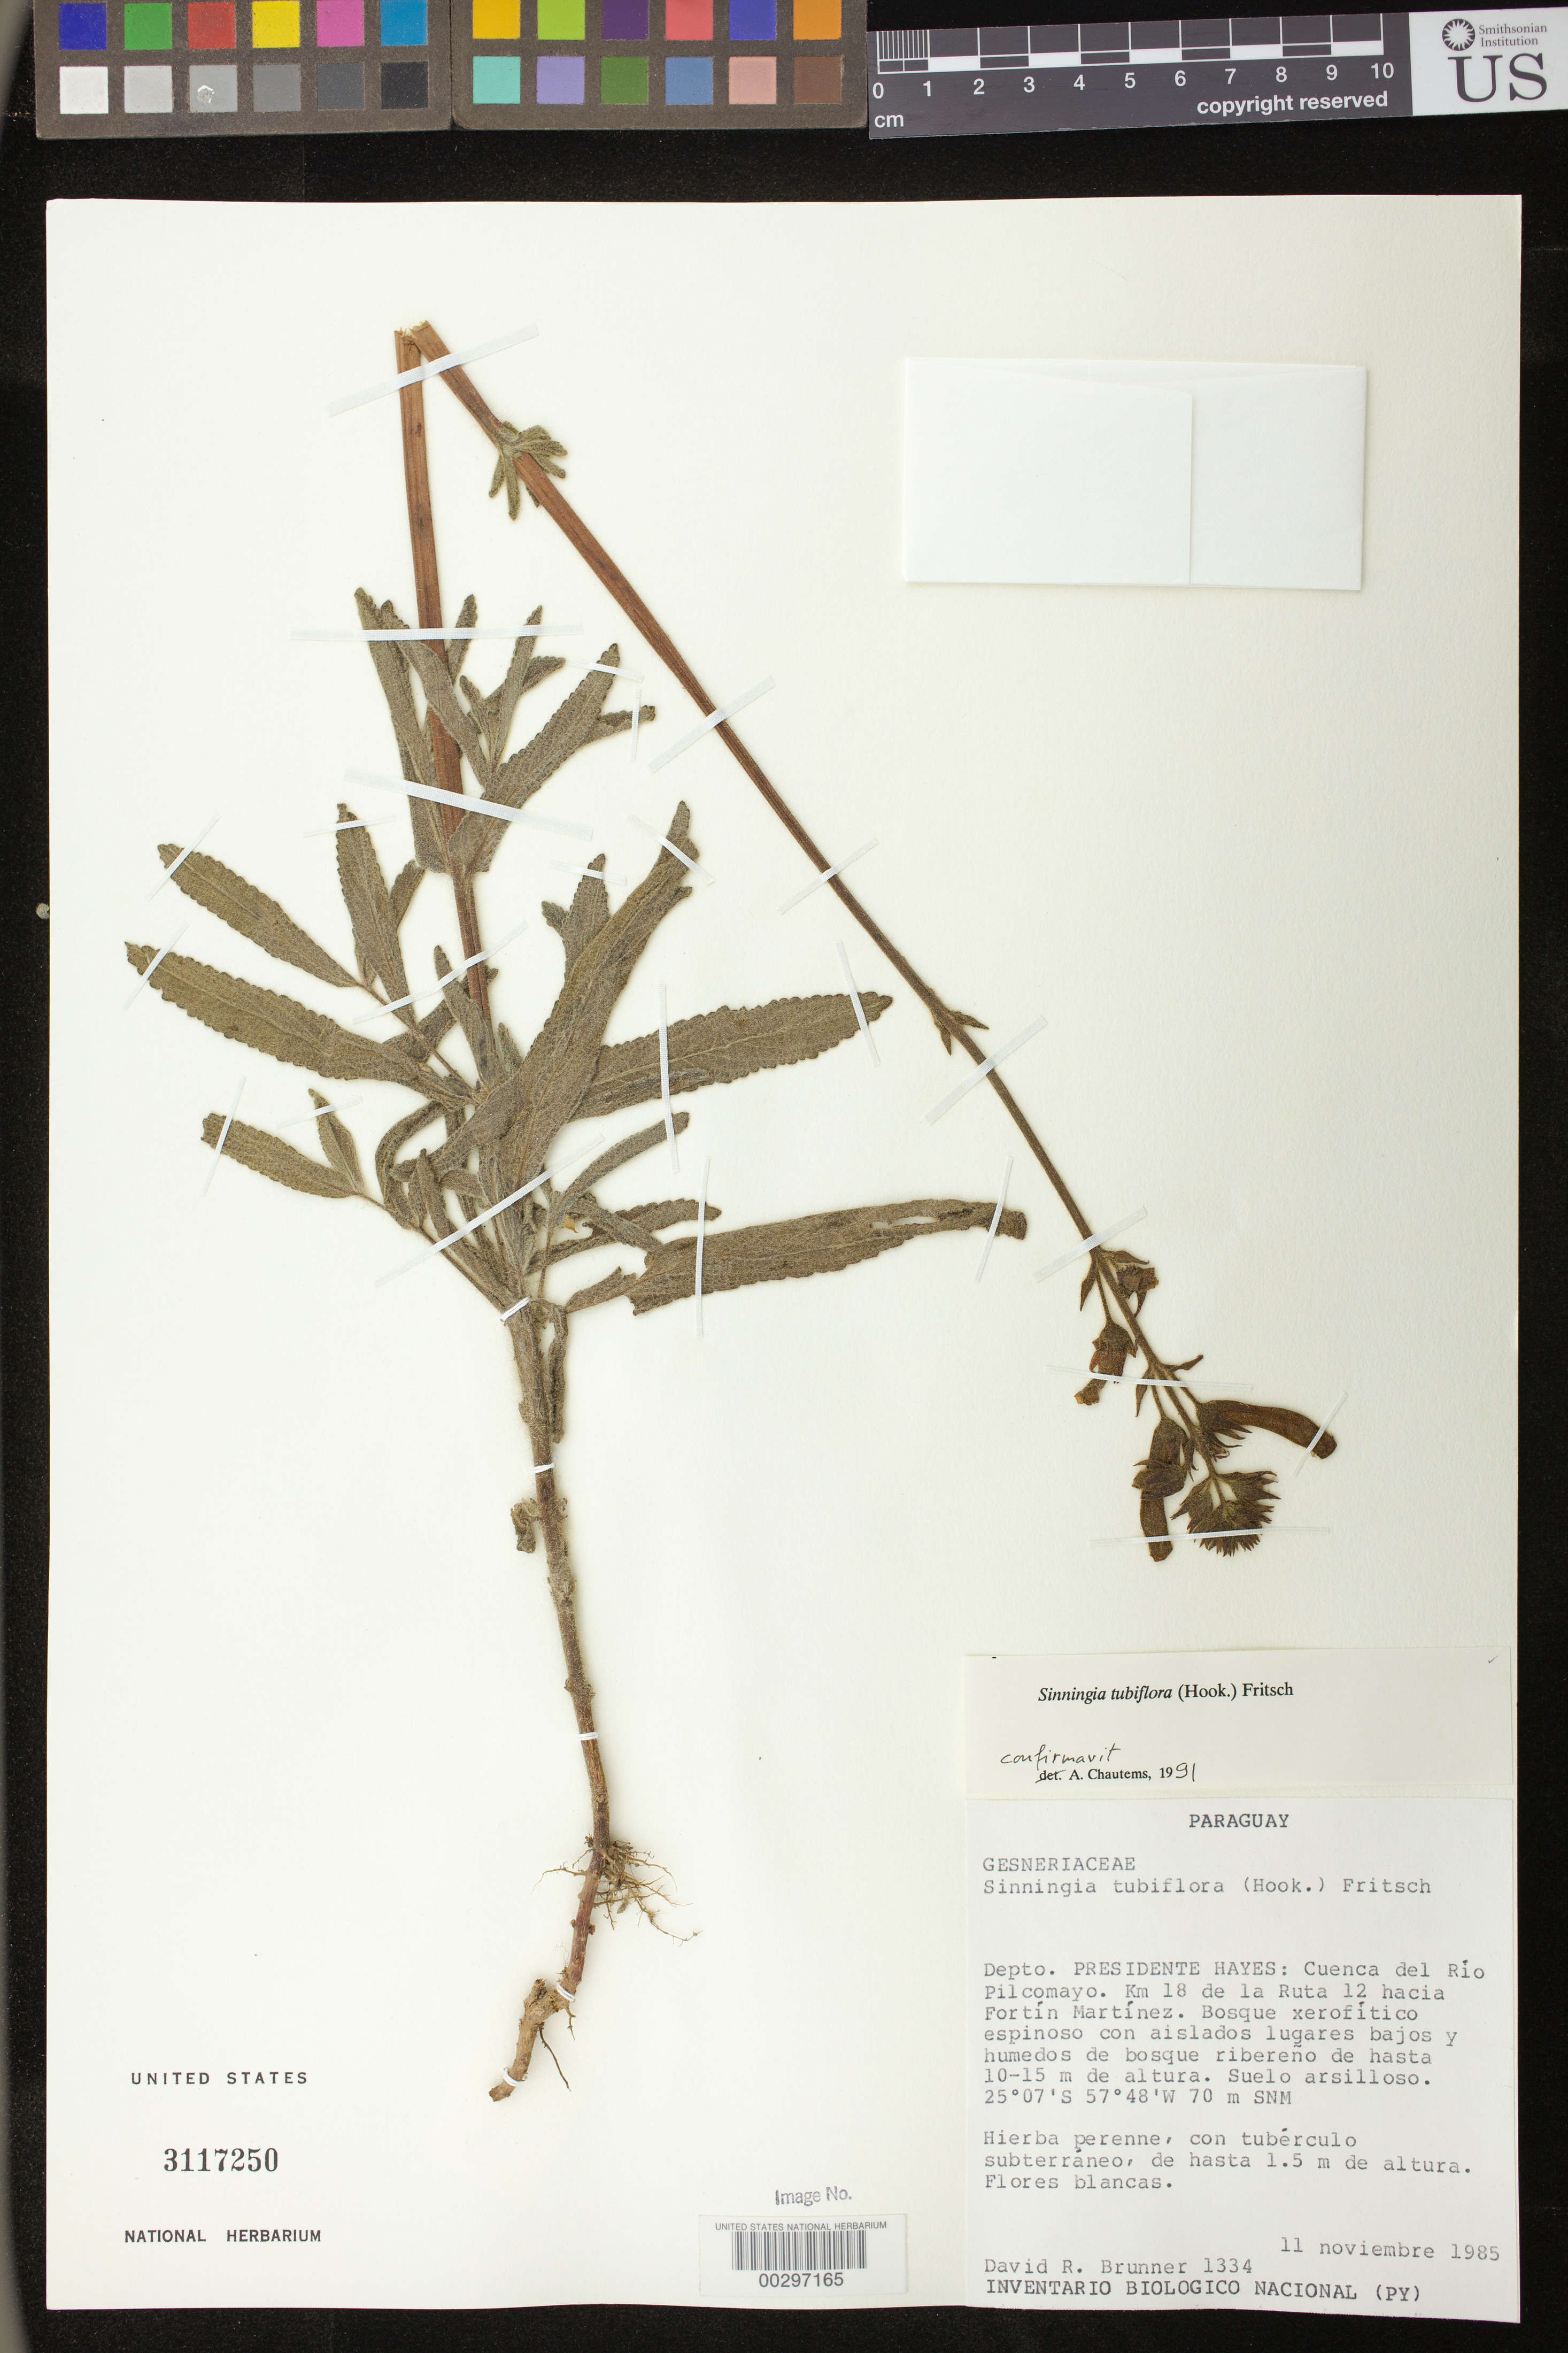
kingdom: Plantae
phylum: Tracheophyta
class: Magnoliopsida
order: Lamiales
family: Gesneriaceae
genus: Sinningia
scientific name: Sinningia tubiflora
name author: (Hook.) Fritsch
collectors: D. R. Brunner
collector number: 1334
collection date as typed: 11 Nov 1985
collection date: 1985-11-11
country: Paraguay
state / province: Presidente Hayes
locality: Rio Pilcomayo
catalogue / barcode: US 3117250